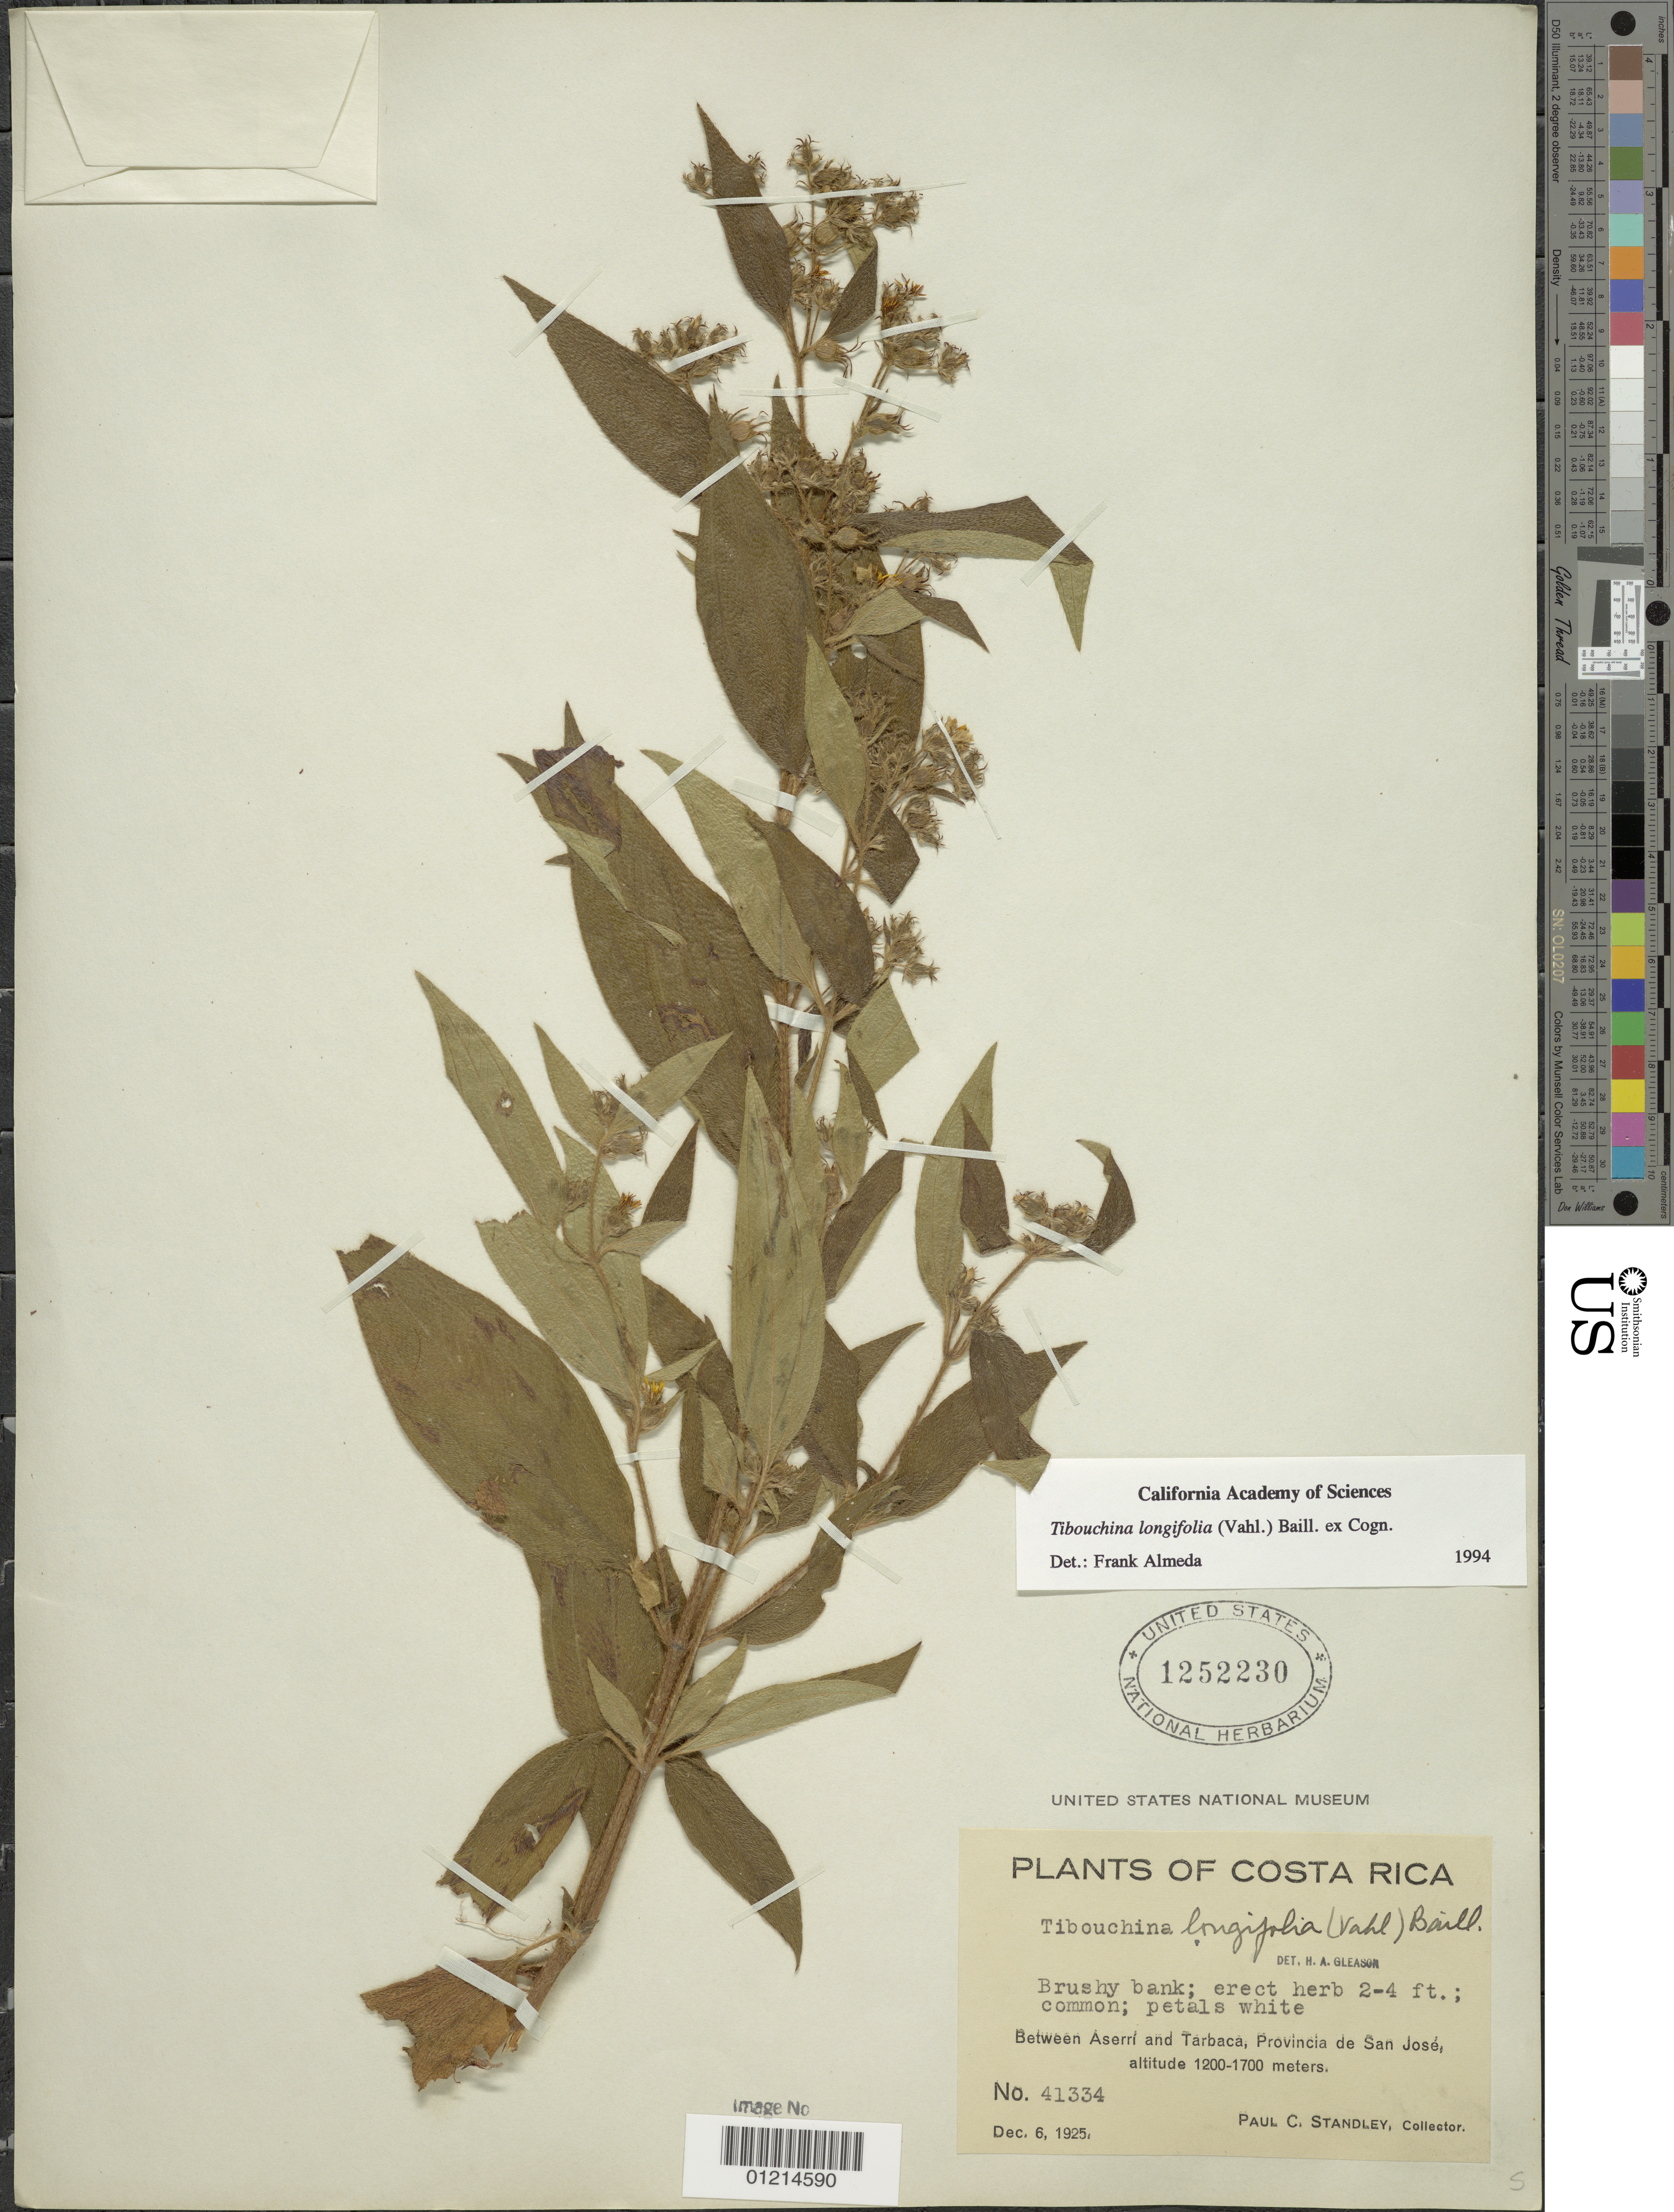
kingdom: Plantae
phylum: Tracheophyta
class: Magnoliopsida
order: Myrtales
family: Melastomataceae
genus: Chaetogastra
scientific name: Chaetogastra longifolia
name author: (Vahl) DC.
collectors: P. C. Standley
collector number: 41334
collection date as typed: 06 Dec 1925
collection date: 1925-12-06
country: Costa Rica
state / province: San José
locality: Between Aserri and Tarbaca.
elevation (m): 1200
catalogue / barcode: US 1252230